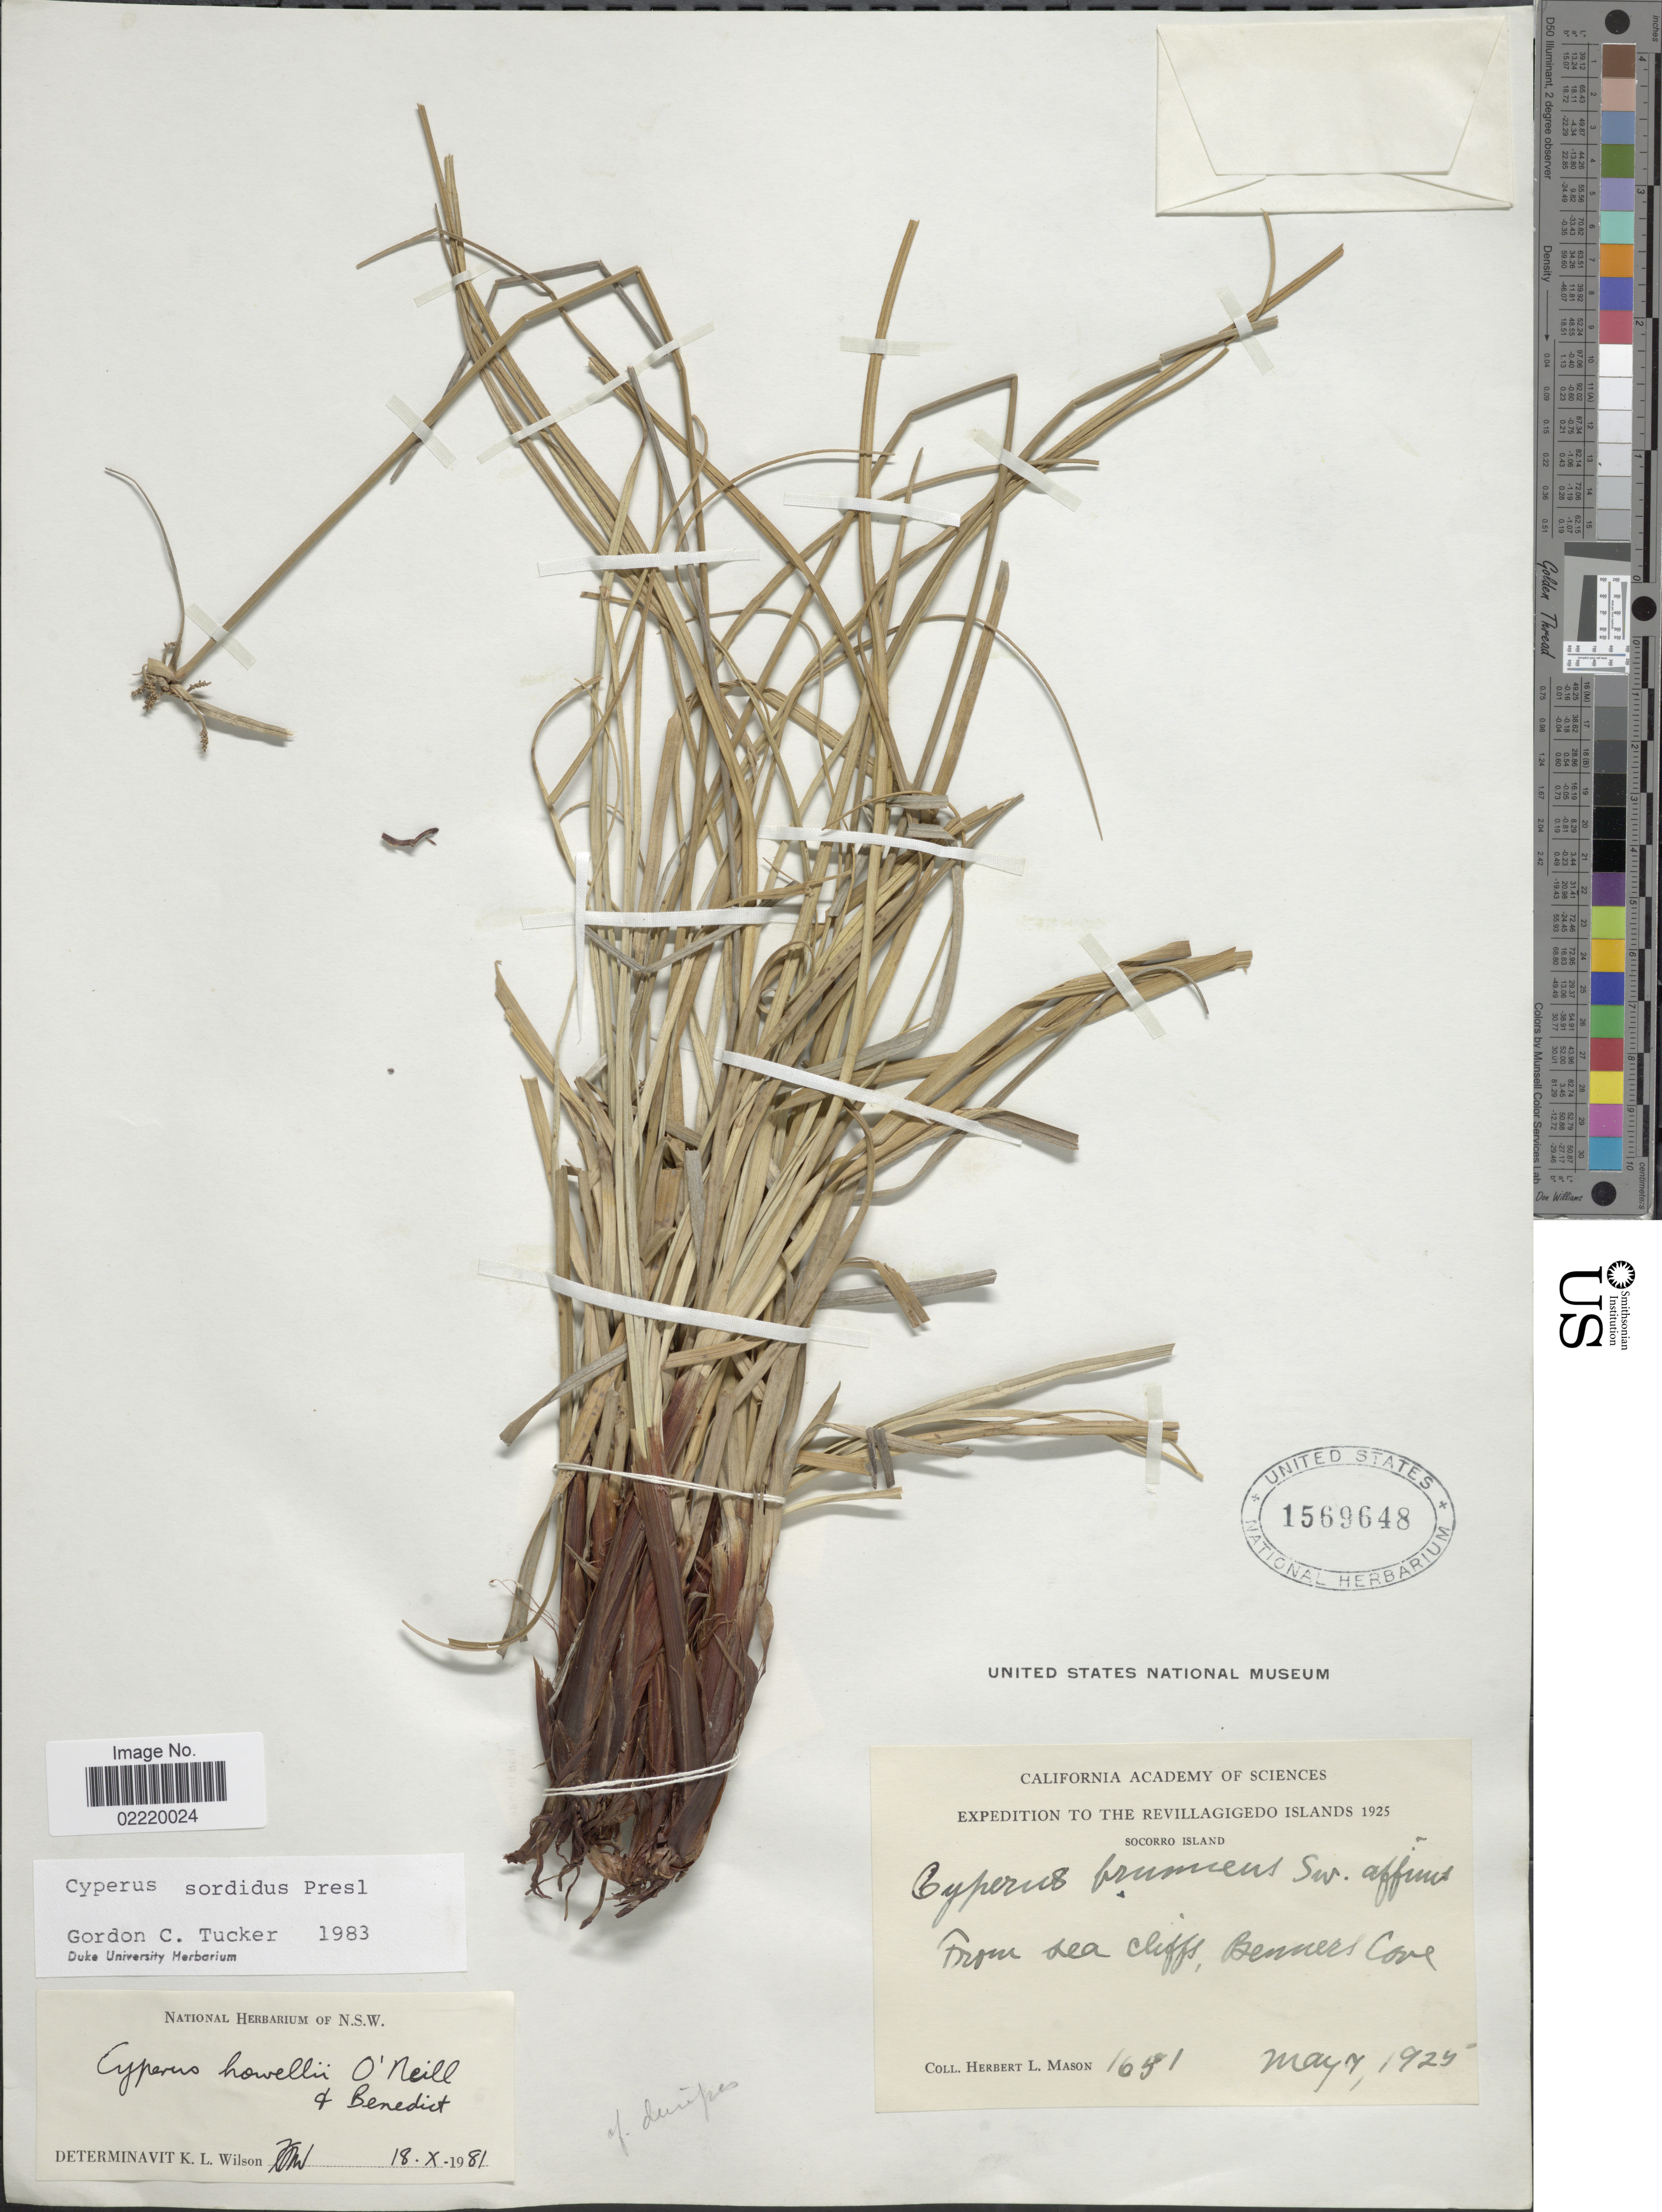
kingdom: Plantae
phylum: Tracheophyta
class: Liliopsida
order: Poales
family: Cyperaceae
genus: Cyperus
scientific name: Cyperus sordidus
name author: J. Presl & C. Presl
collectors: H. L. Mason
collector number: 1651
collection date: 1925-05-07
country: Mexico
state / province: Colima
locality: Revillagigedo, from sea cliffs, Benners Cove,Socorro Island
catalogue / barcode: US 1569648